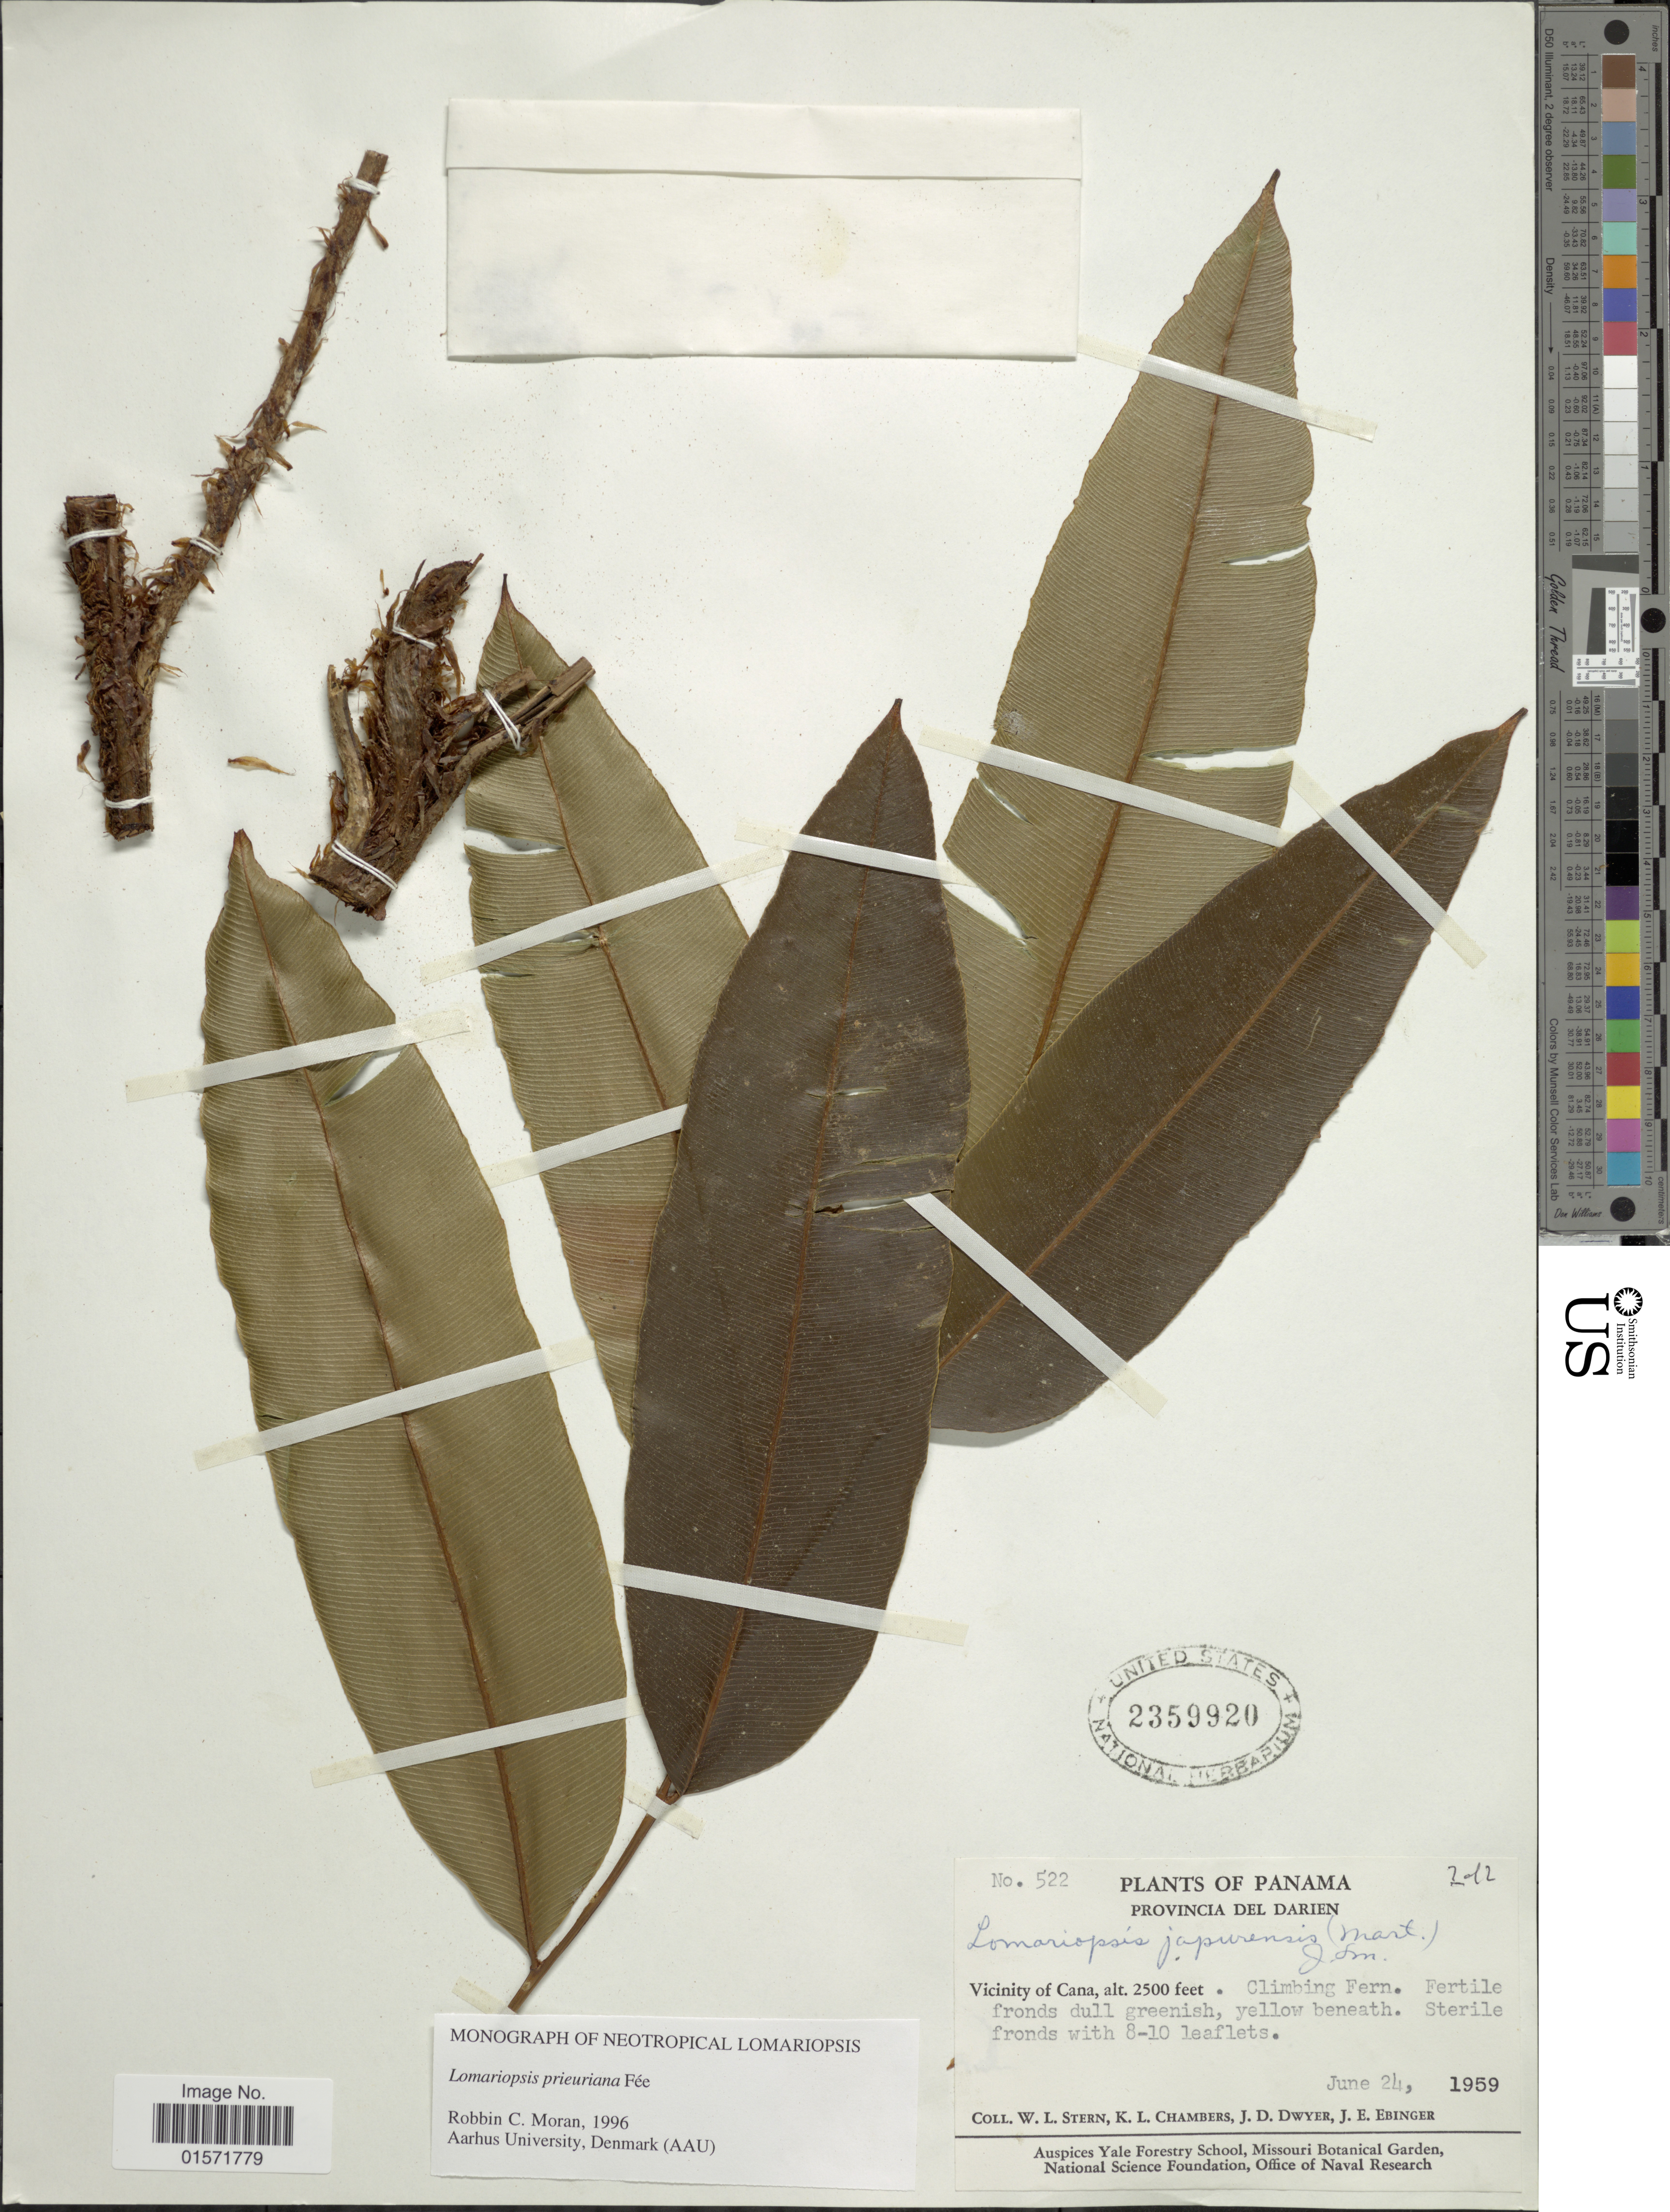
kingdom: Plantae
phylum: Tracheophyta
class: Polypodiopsida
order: Polypodiales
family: Lomariopsidaceae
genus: Lomariopsis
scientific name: Lomariopsis prieuriana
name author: Fée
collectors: W. L. Stern, K. Chambers, J. D. Dwyer & J. Ebinger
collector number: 522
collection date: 1959-06-24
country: Panama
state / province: Darién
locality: Vicinity of Cana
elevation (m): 762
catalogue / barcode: US 2359920